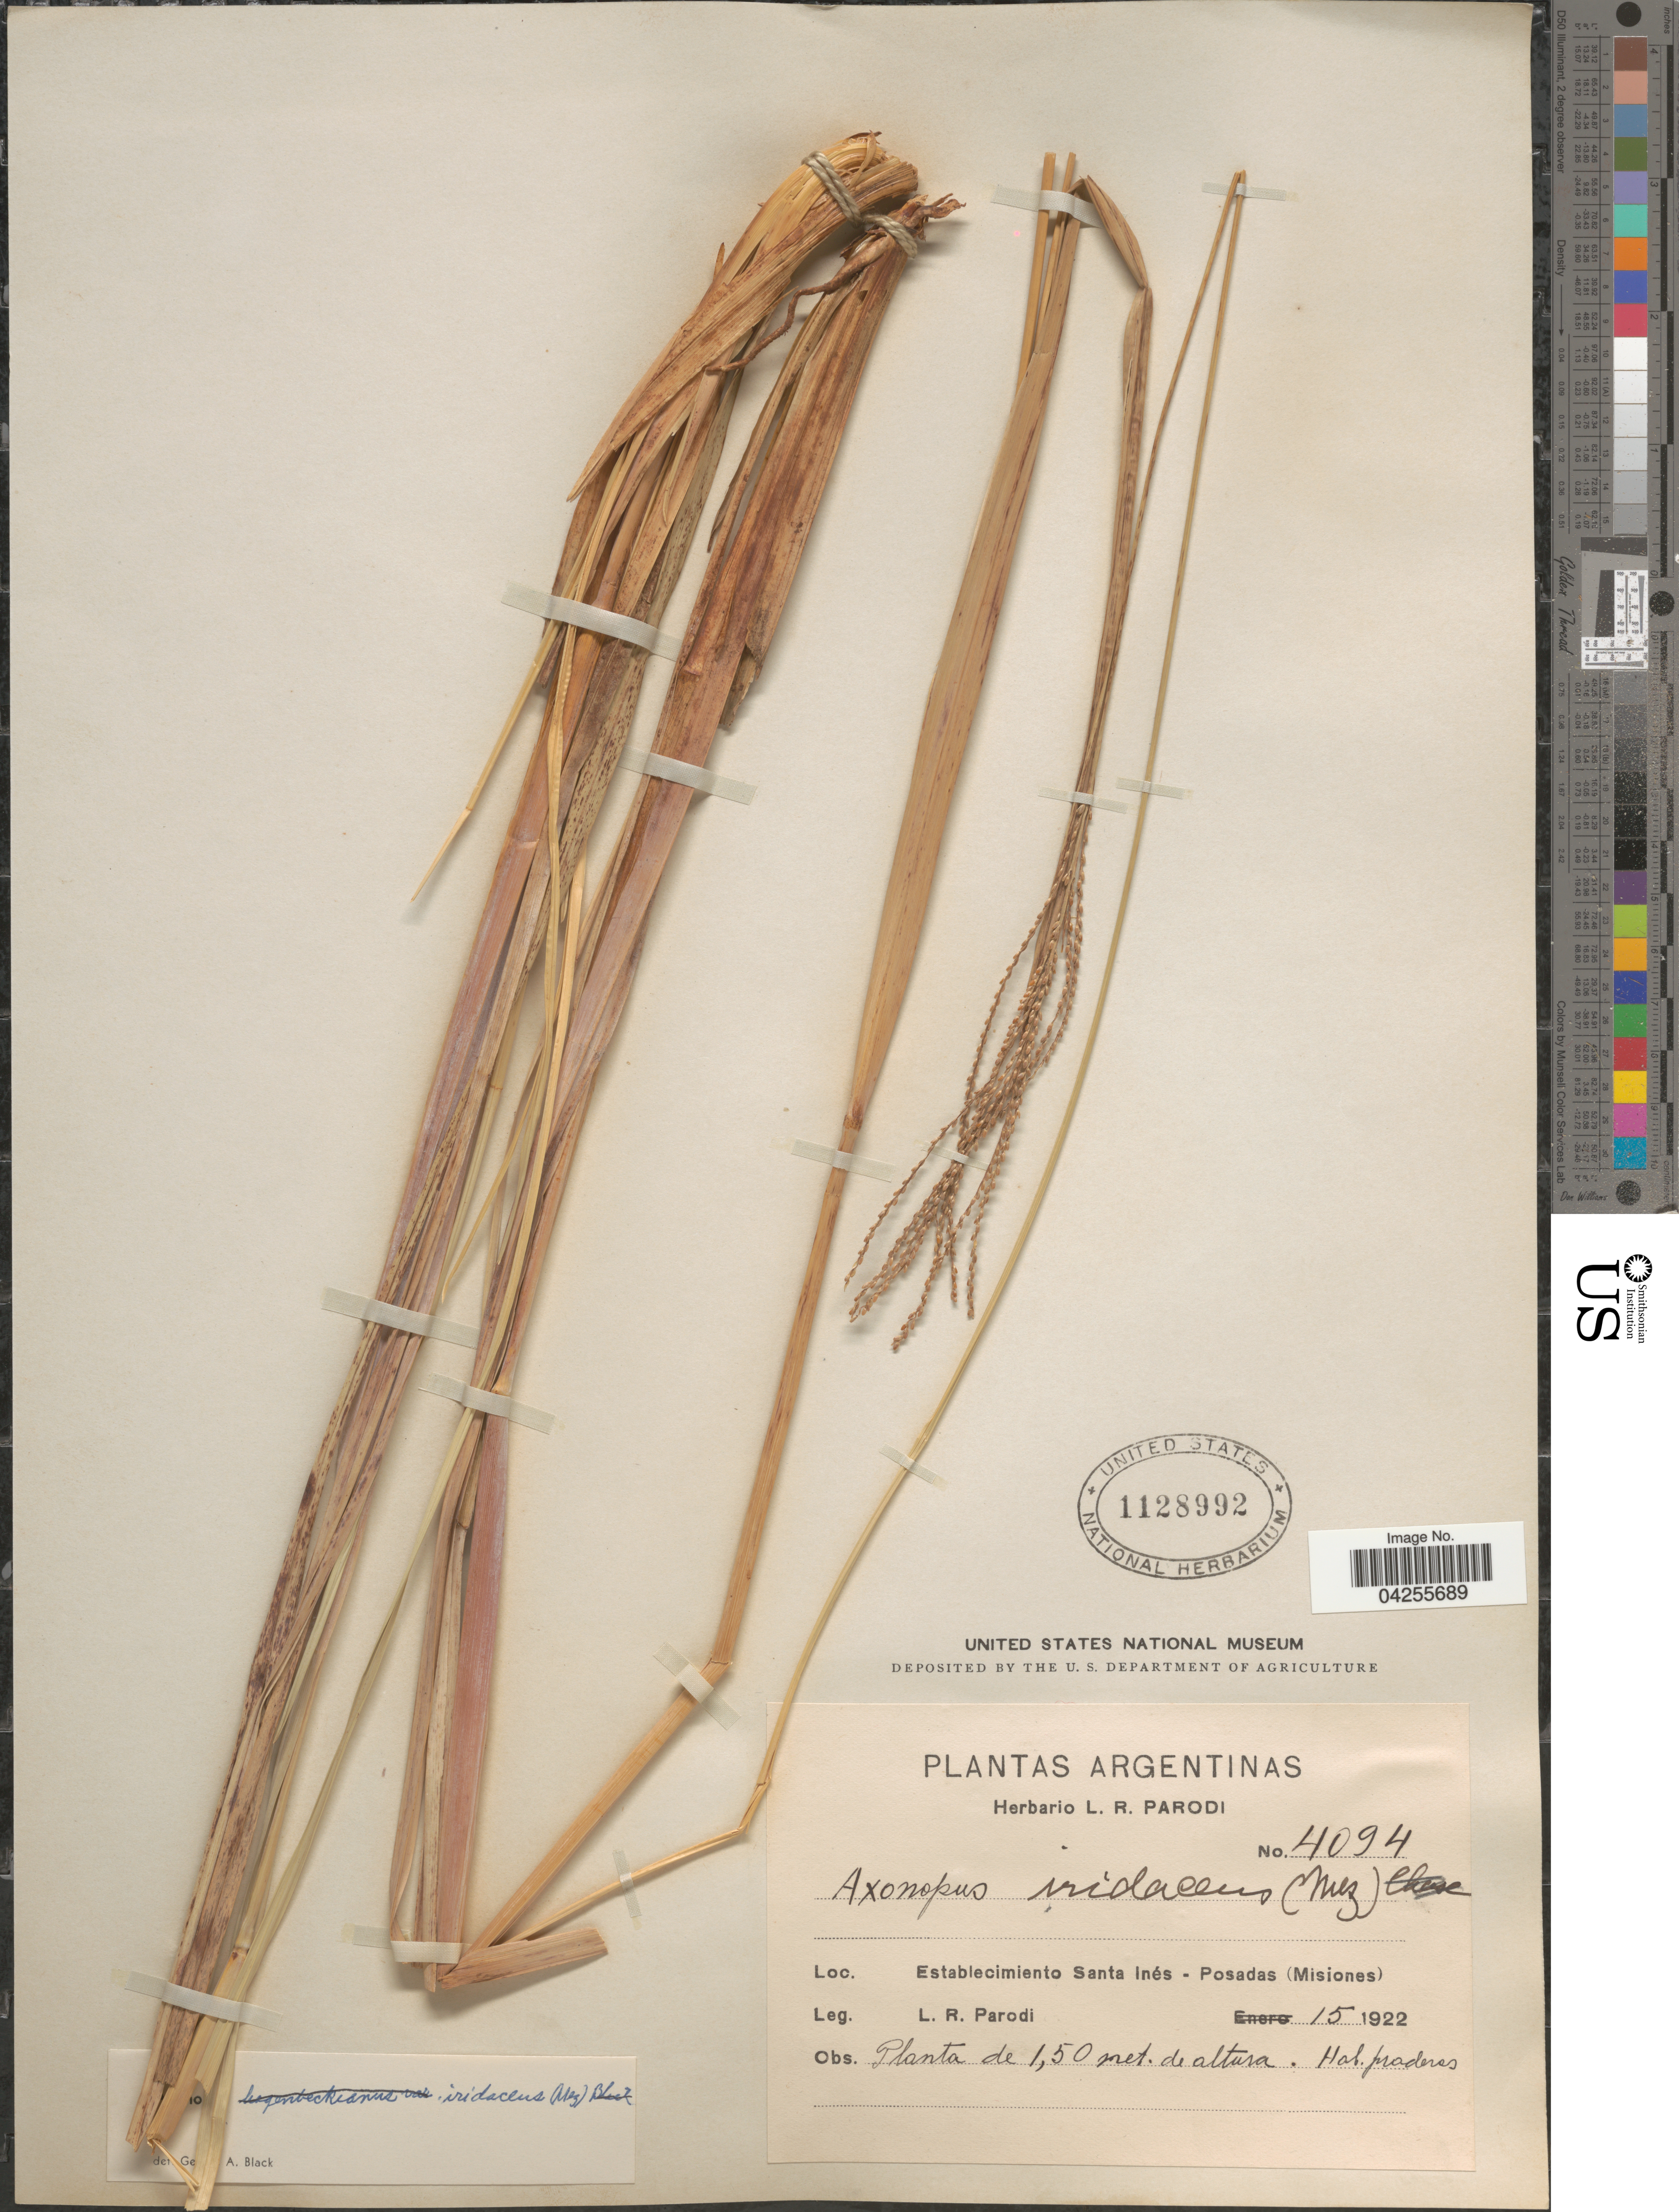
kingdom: Plantae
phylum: Tracheophyta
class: Liliopsida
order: Poales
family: Poaceae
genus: Axonopus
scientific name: Axonopus suffultus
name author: (Nees) Kuhlm.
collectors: L. R. Parodi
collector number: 4094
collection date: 1922-05-01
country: Argentina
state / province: Misiones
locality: Establecimiento Santa Inés - Posadas (Misiones).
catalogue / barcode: US 1128992